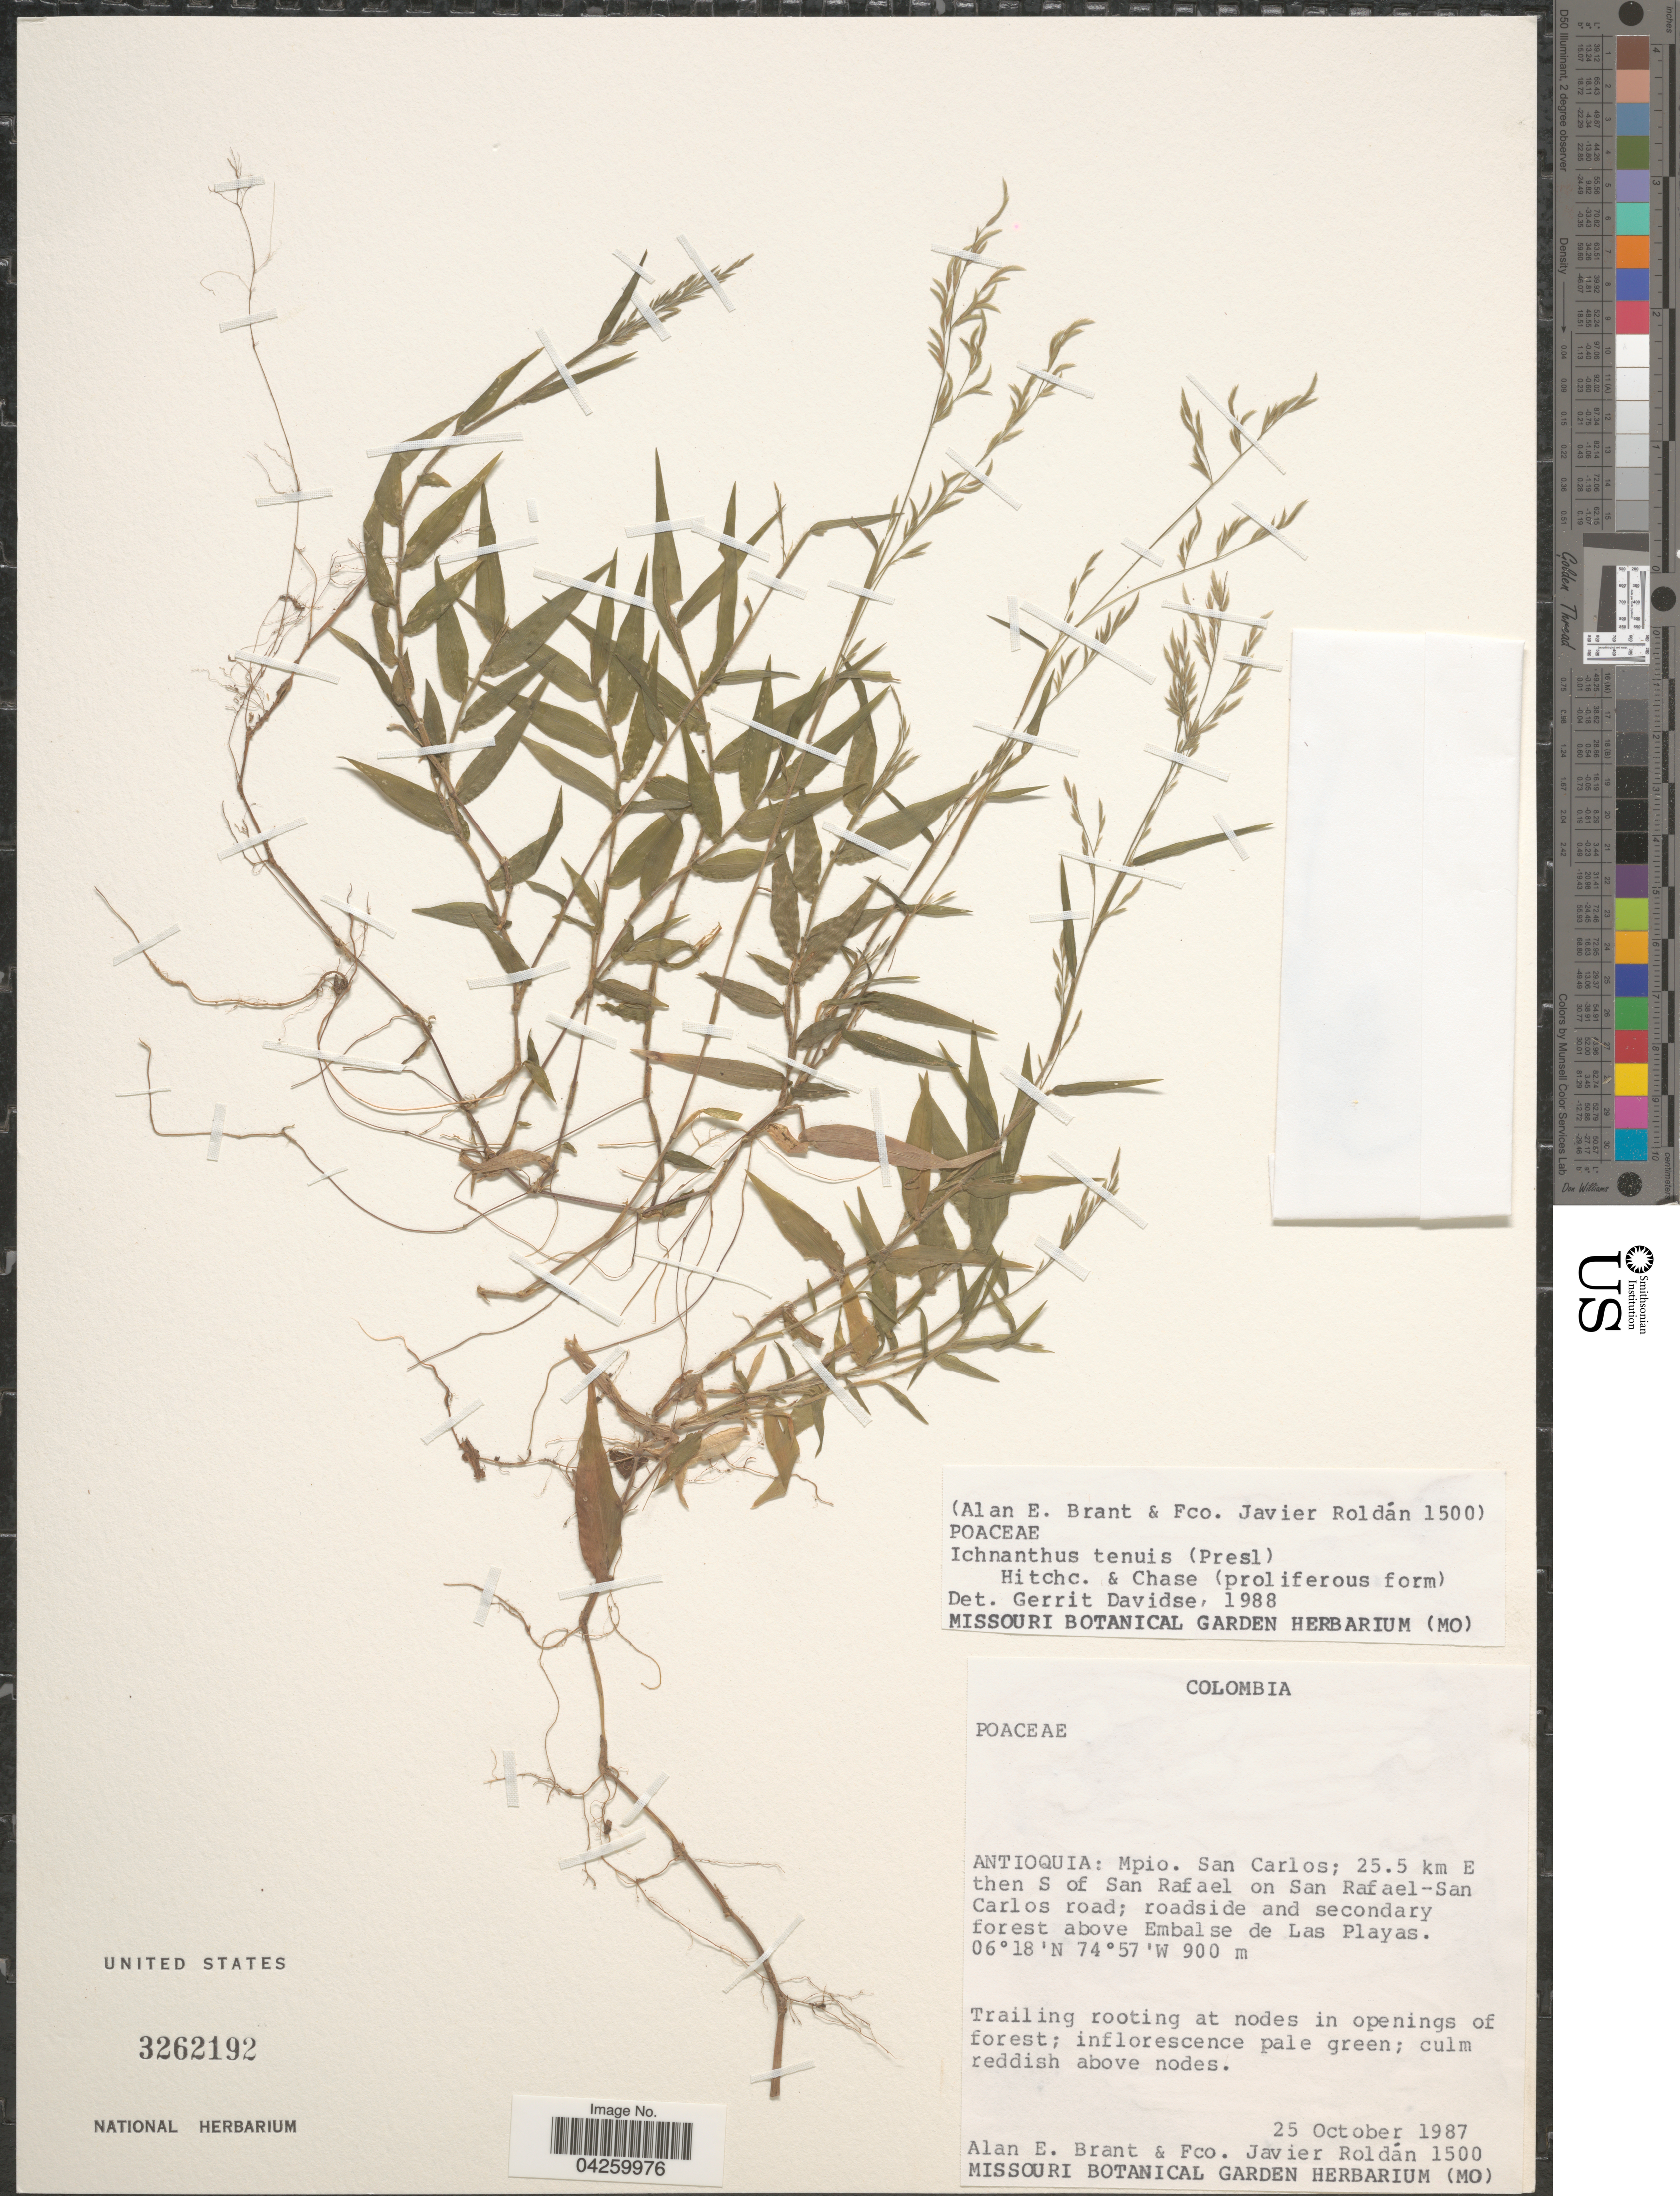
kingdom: Plantae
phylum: Tracheophyta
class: Liliopsida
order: Poales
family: Poaceae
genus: Ichnanthus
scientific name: Ichnanthus tenuis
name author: (J. Presl) Hitchc. & Chase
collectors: A. Brant & F. J. Roldán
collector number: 1500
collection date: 1987-10-25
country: Colombia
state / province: Antioquia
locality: Mpio. San Carlos; 25.5 km E then S of San Rafael on San Rafael -- San Carlos road; roadside and secondary forest above Embalse de Las Playas.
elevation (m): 900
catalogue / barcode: US 3262192